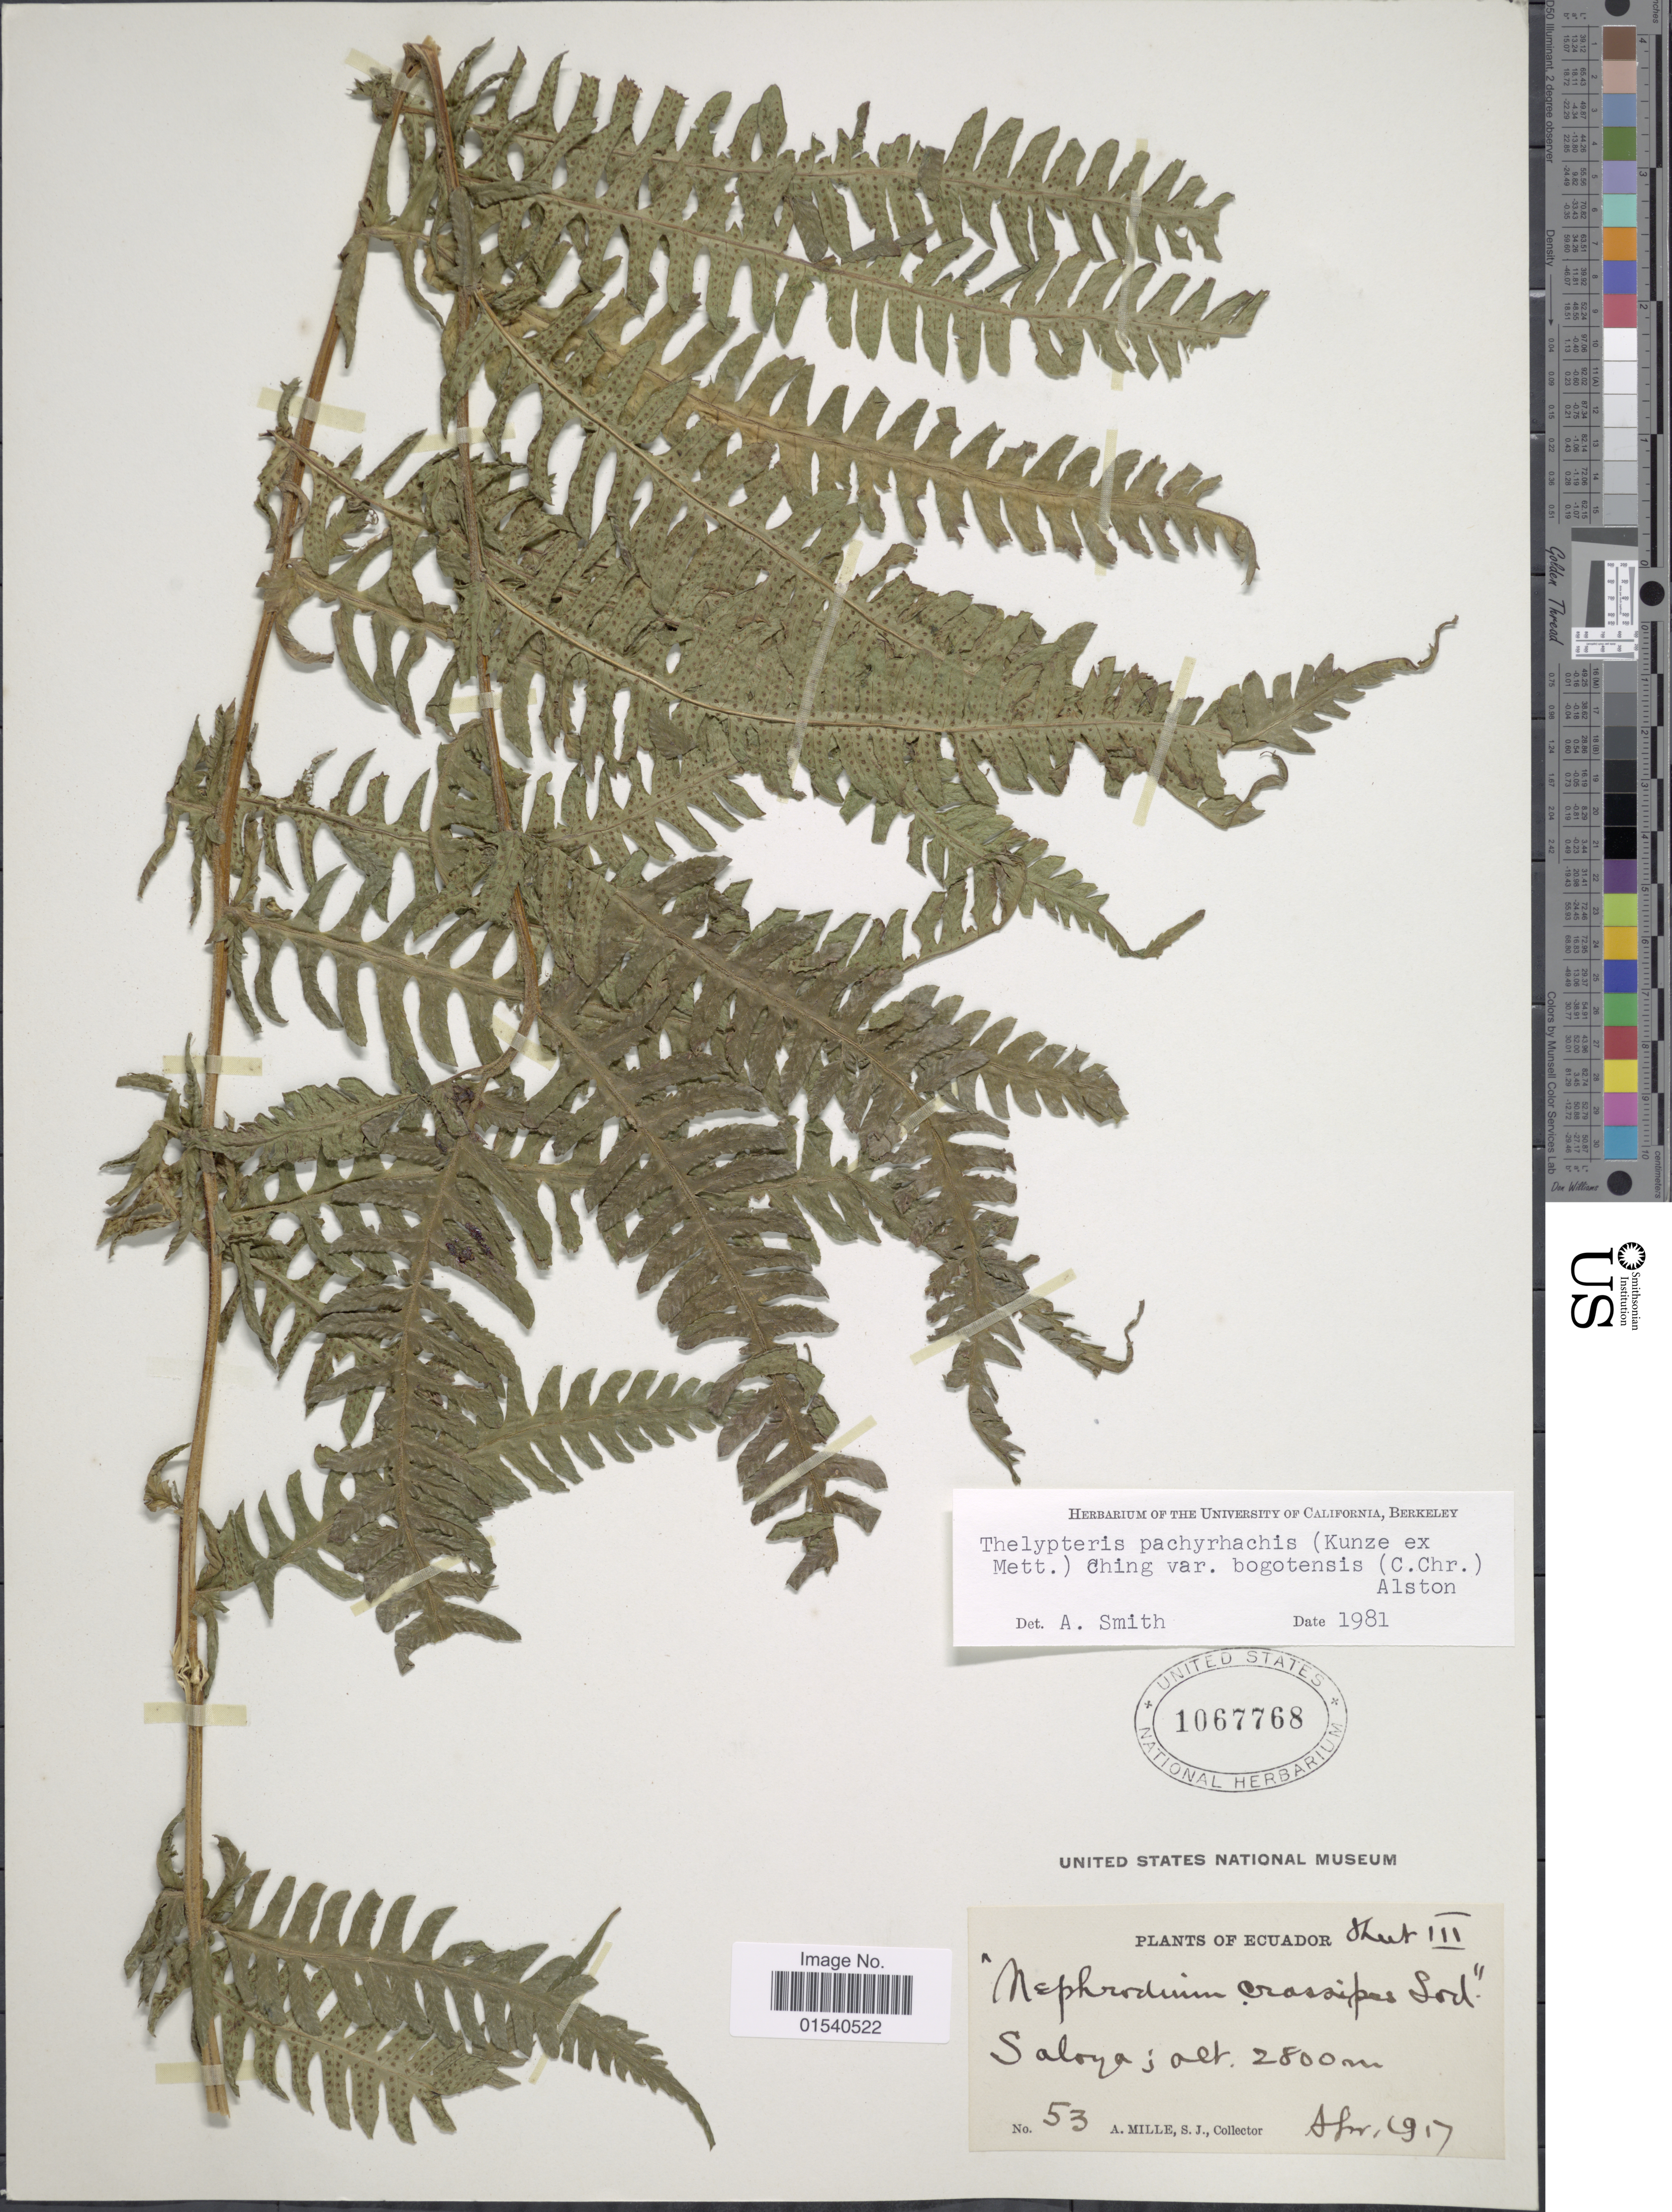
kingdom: Plantae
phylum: Tracheophyta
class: Polypodiopsida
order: Polypodiales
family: Thelypteridaceae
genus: Amauropelta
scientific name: Amauropelta pachyrachis (Kunze) comb. nov., ined 2015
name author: (Kunze)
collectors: A. Mille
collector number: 53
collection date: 1917-04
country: Ecuador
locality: Saloya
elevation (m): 2800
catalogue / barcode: US 1067768